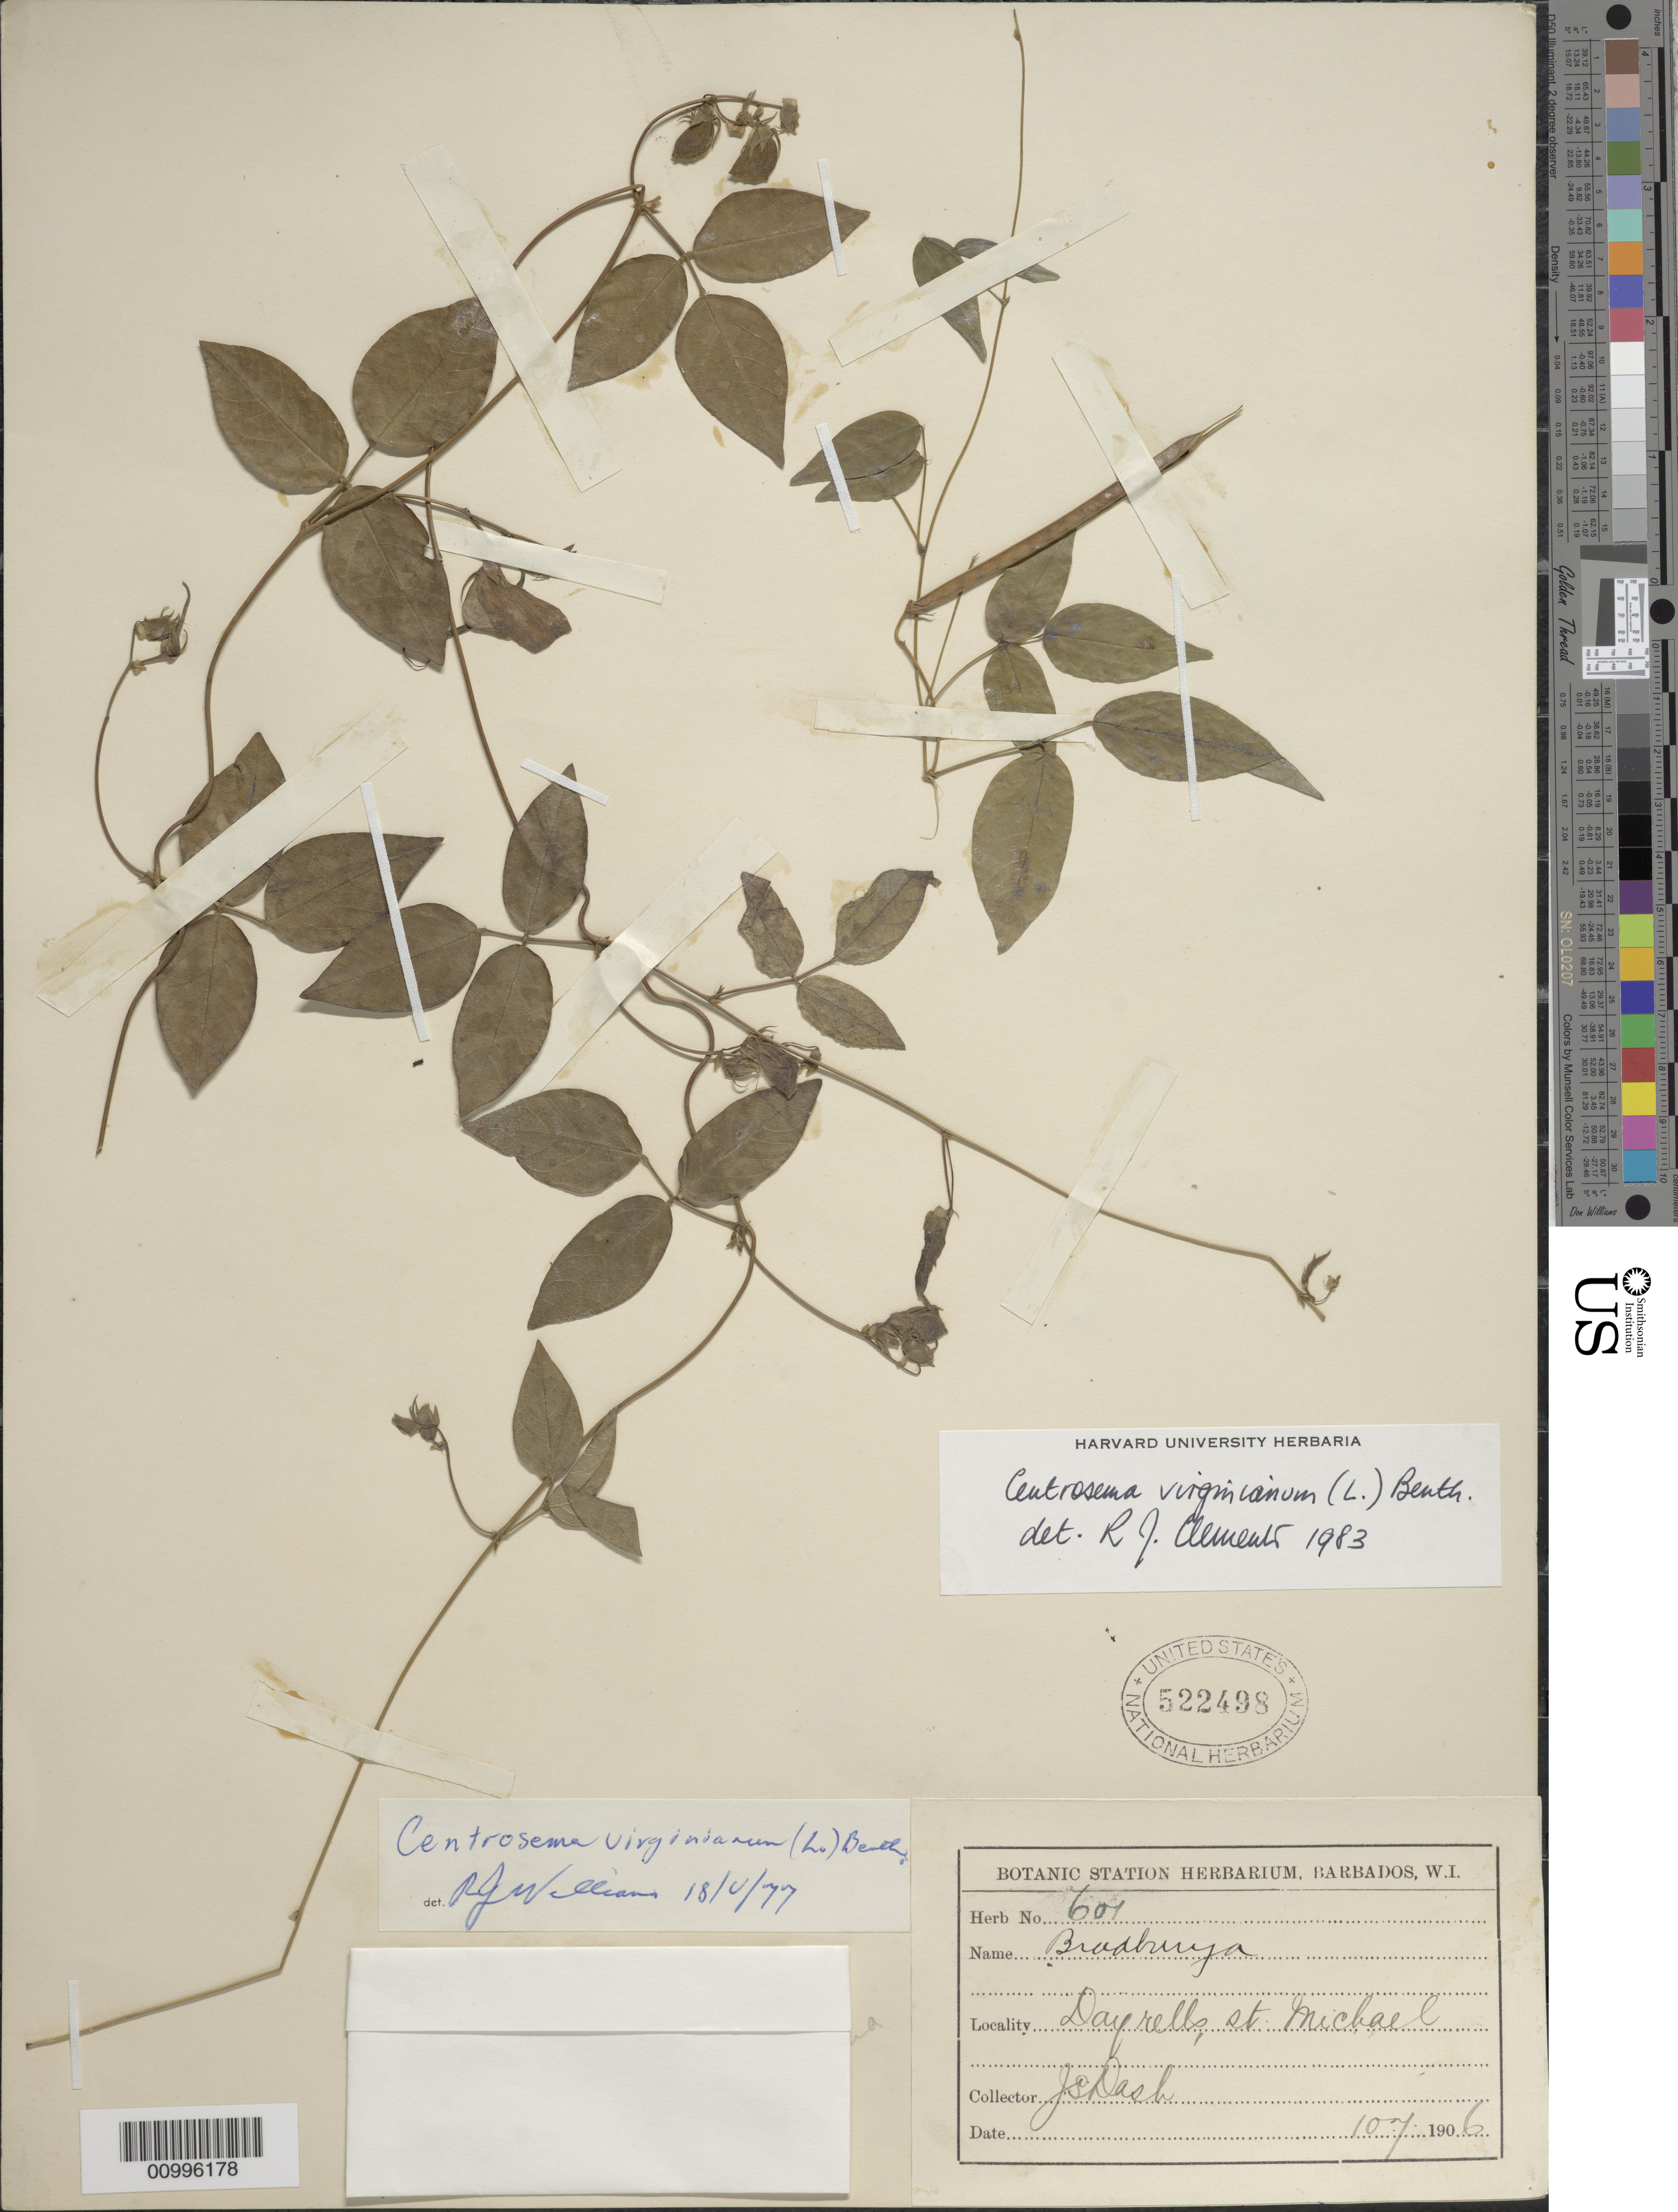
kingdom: Plantae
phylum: Tracheophyta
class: Magnoliopsida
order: Fabales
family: Fabaceae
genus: Centrosema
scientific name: Centrosema virginianum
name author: (L.) Benth.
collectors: J. Dash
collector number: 601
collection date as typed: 07 Oct 1906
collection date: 1906-10-07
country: Barbados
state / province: Saint Michael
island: Barbados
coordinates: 0 N, 0 E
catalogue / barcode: US 522498